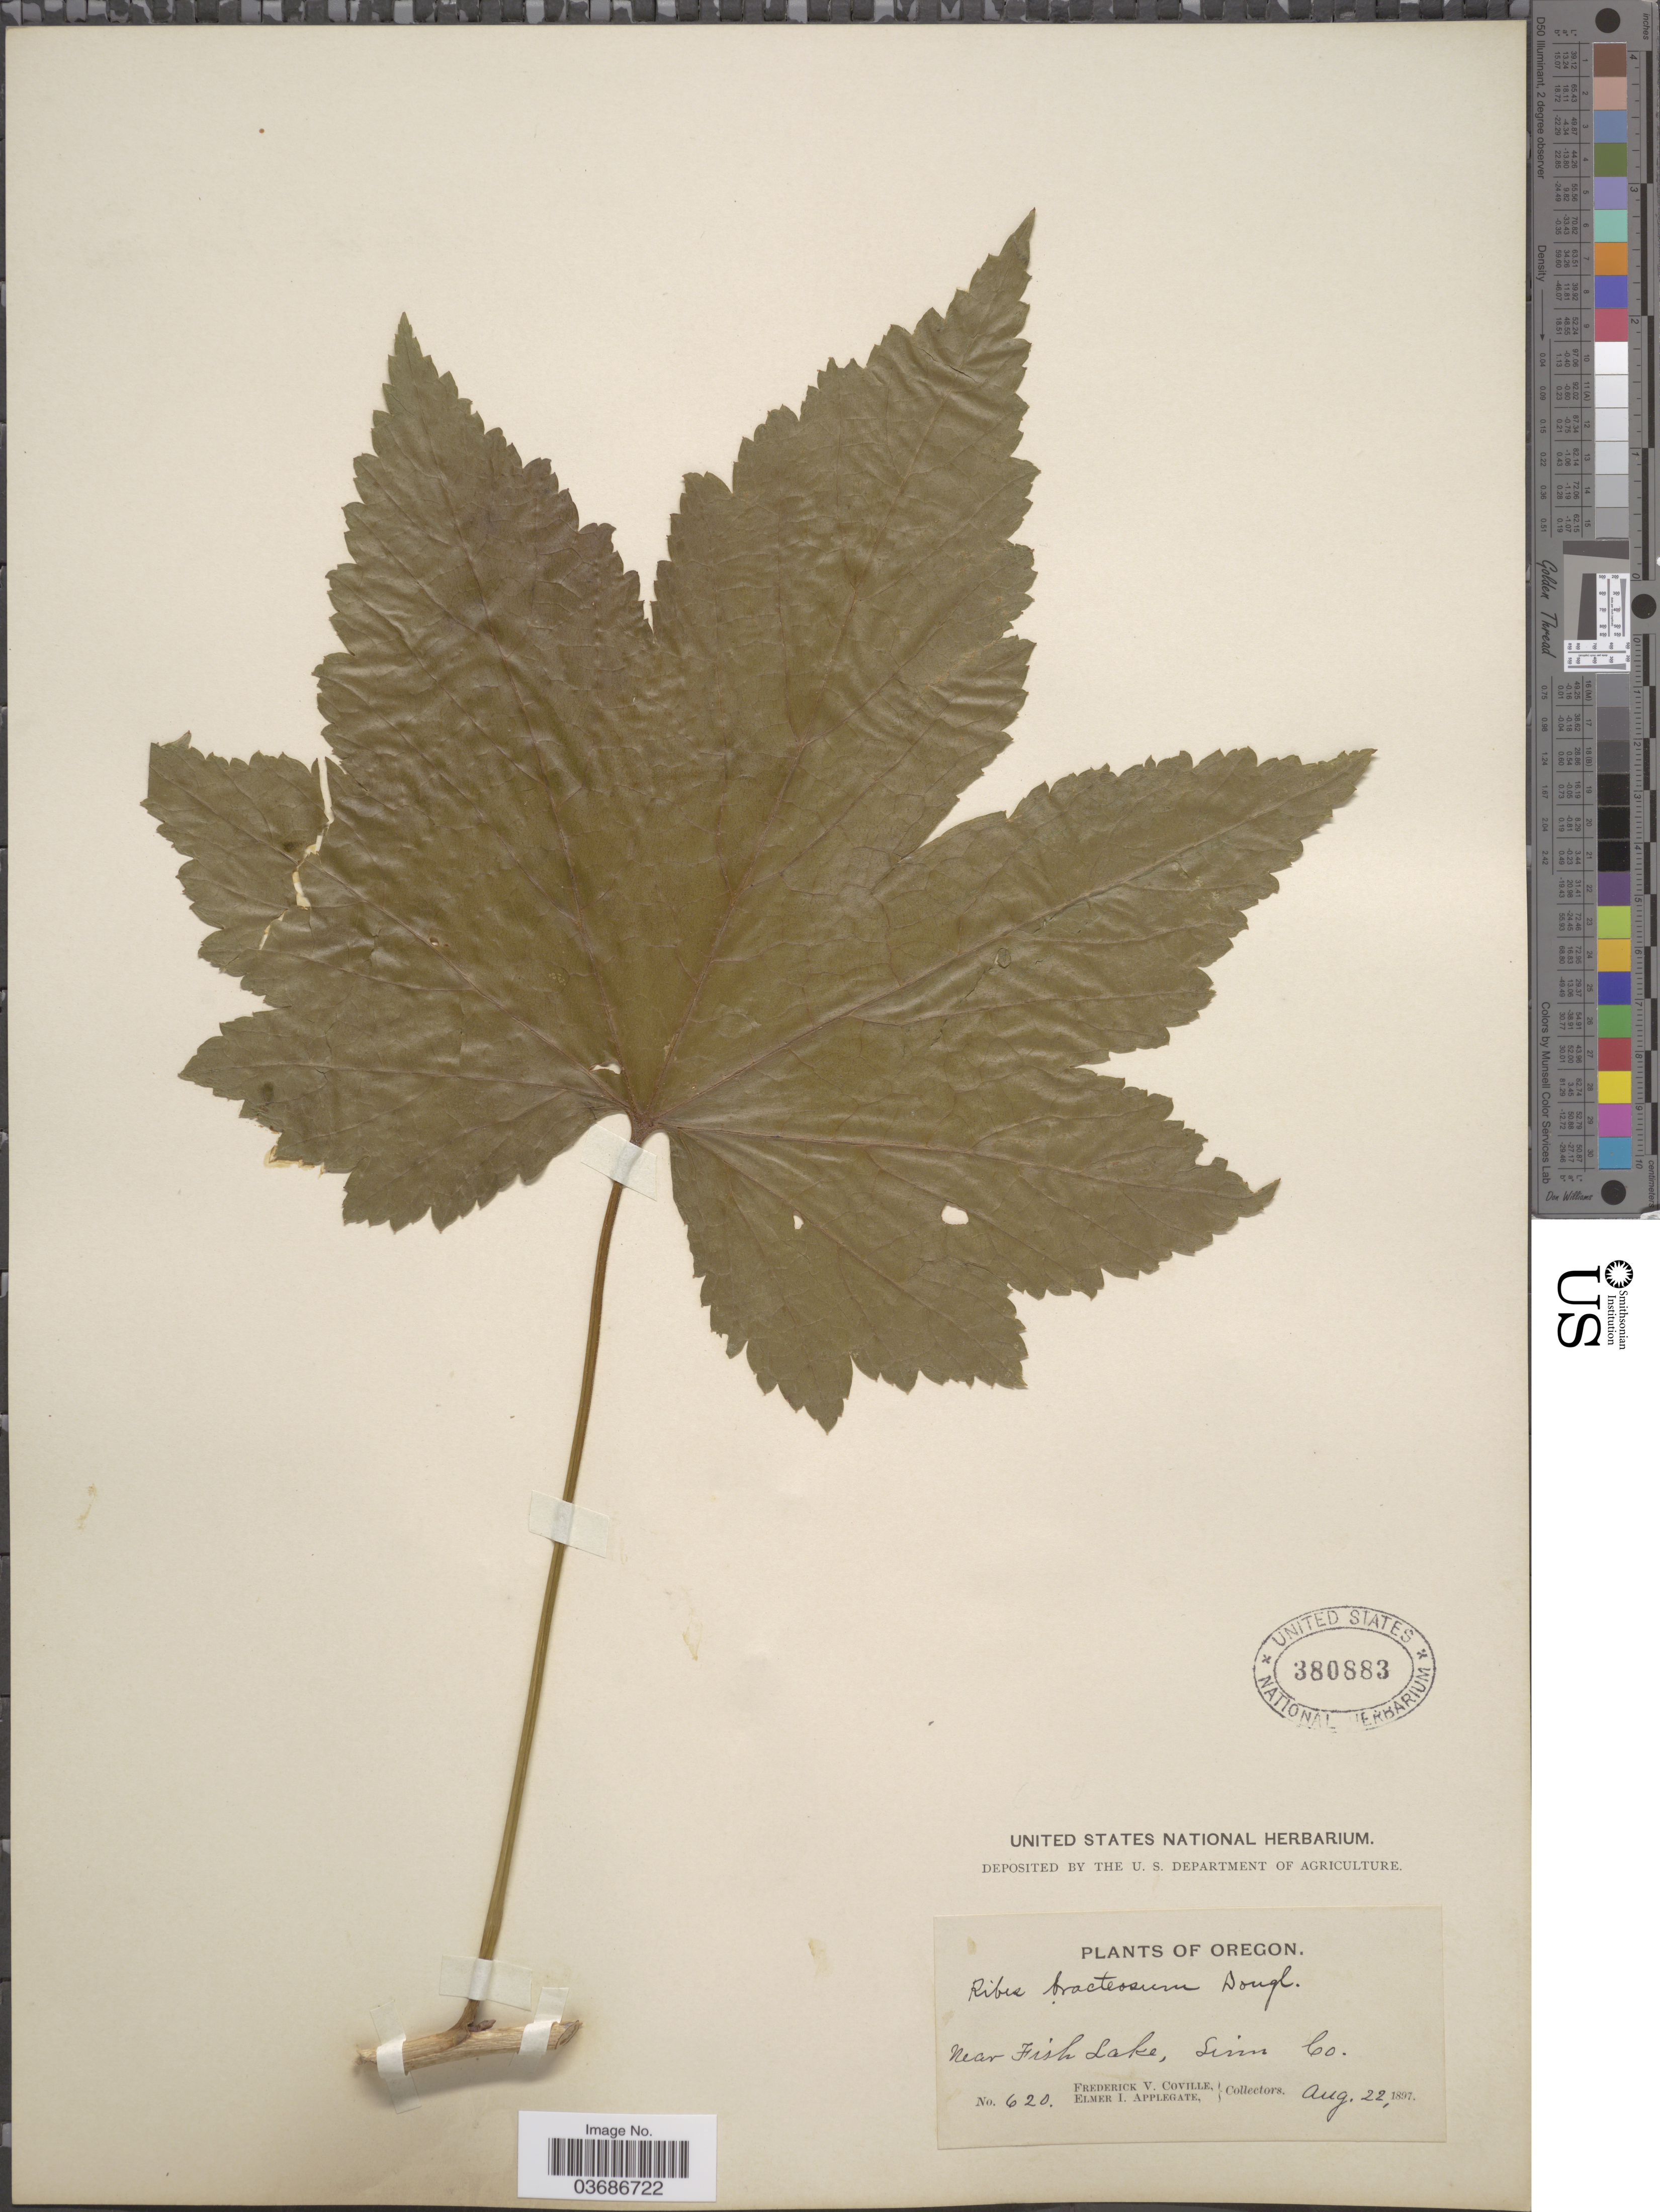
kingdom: Plantae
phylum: Tracheophyta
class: Magnoliopsida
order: Saxifragales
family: Grossulariaceae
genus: Ribes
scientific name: Ribes bracteosum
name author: Douglas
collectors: F. V. Coville & E. I. Applegate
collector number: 620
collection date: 1897-08-22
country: United States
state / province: Oregon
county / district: Linn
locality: Near Fish Lake, Linn Co.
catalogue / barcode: US 380883